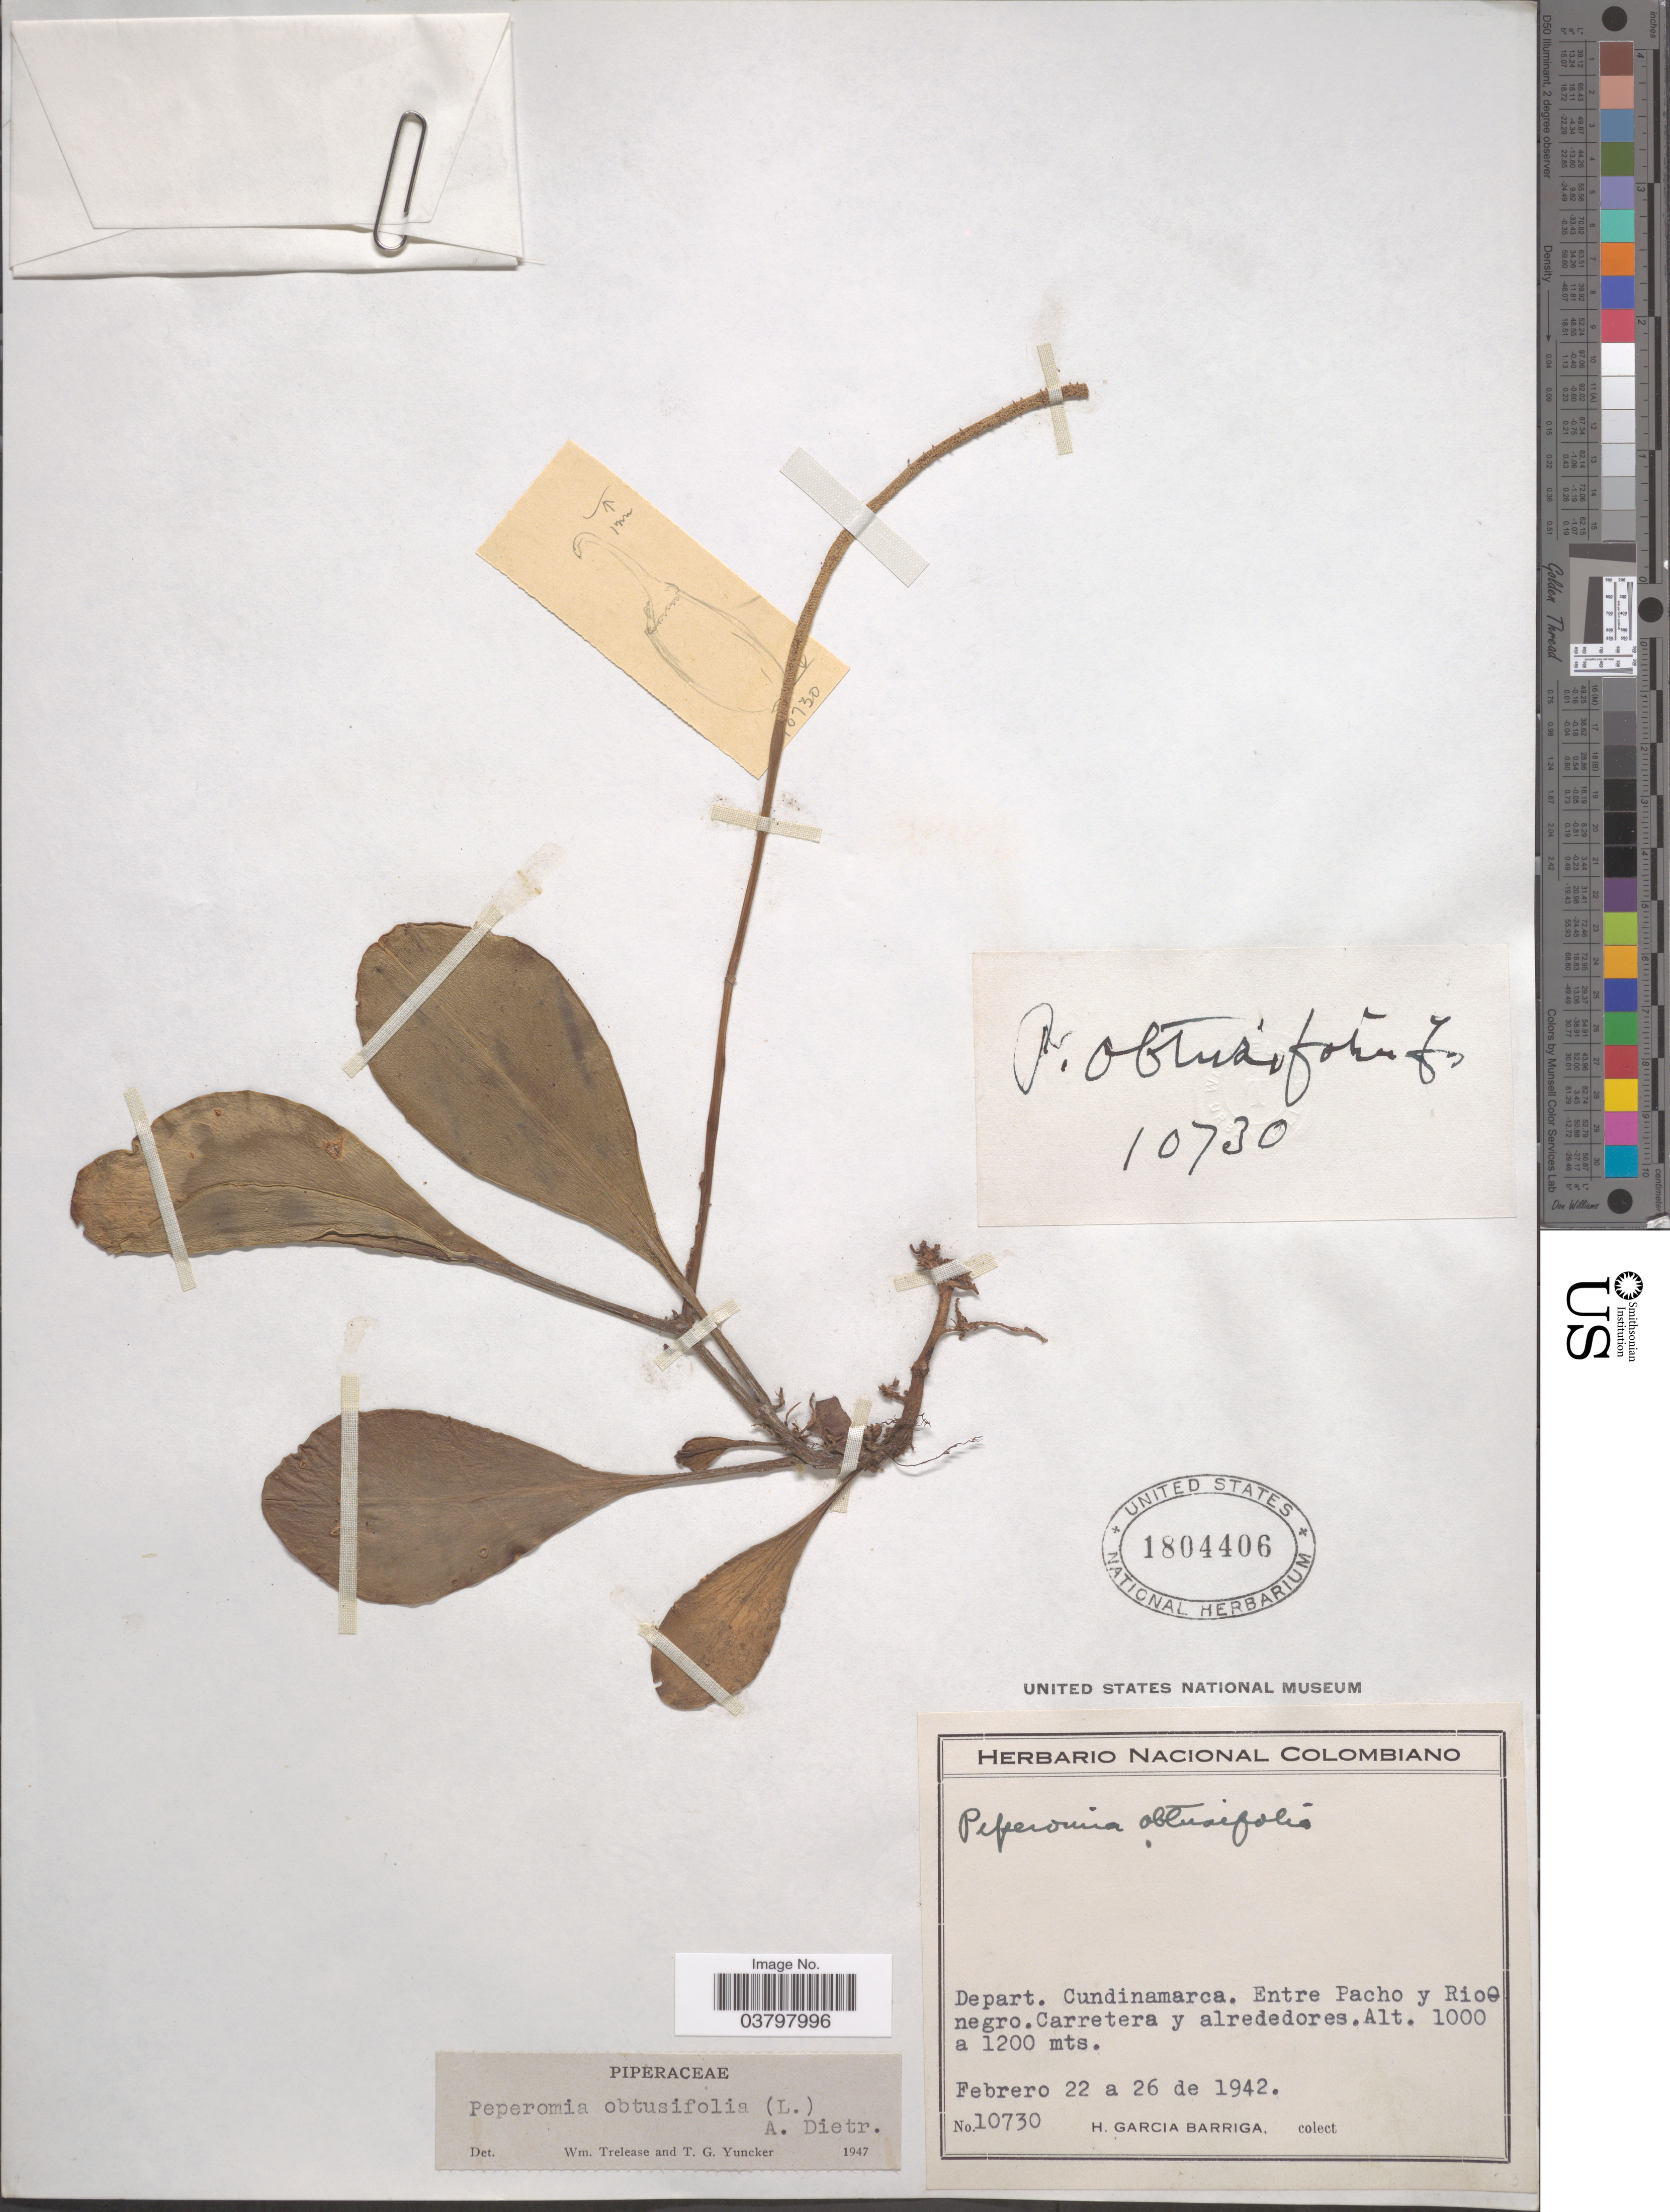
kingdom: Plantae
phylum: Tracheophyta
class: Magnoliopsida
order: Piperales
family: Piperaceae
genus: Peperomia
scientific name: Peperomia obtusifolia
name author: (L.) A. Dietr.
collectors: H. García Barriga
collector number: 10730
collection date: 1942-02-22/1942-02-26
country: Colombia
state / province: Cundinamarca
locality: Depart. Cundinamarca. Entre Pacho y Rio-Negro. Carretera y alrededores.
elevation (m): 1000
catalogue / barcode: US 1804406